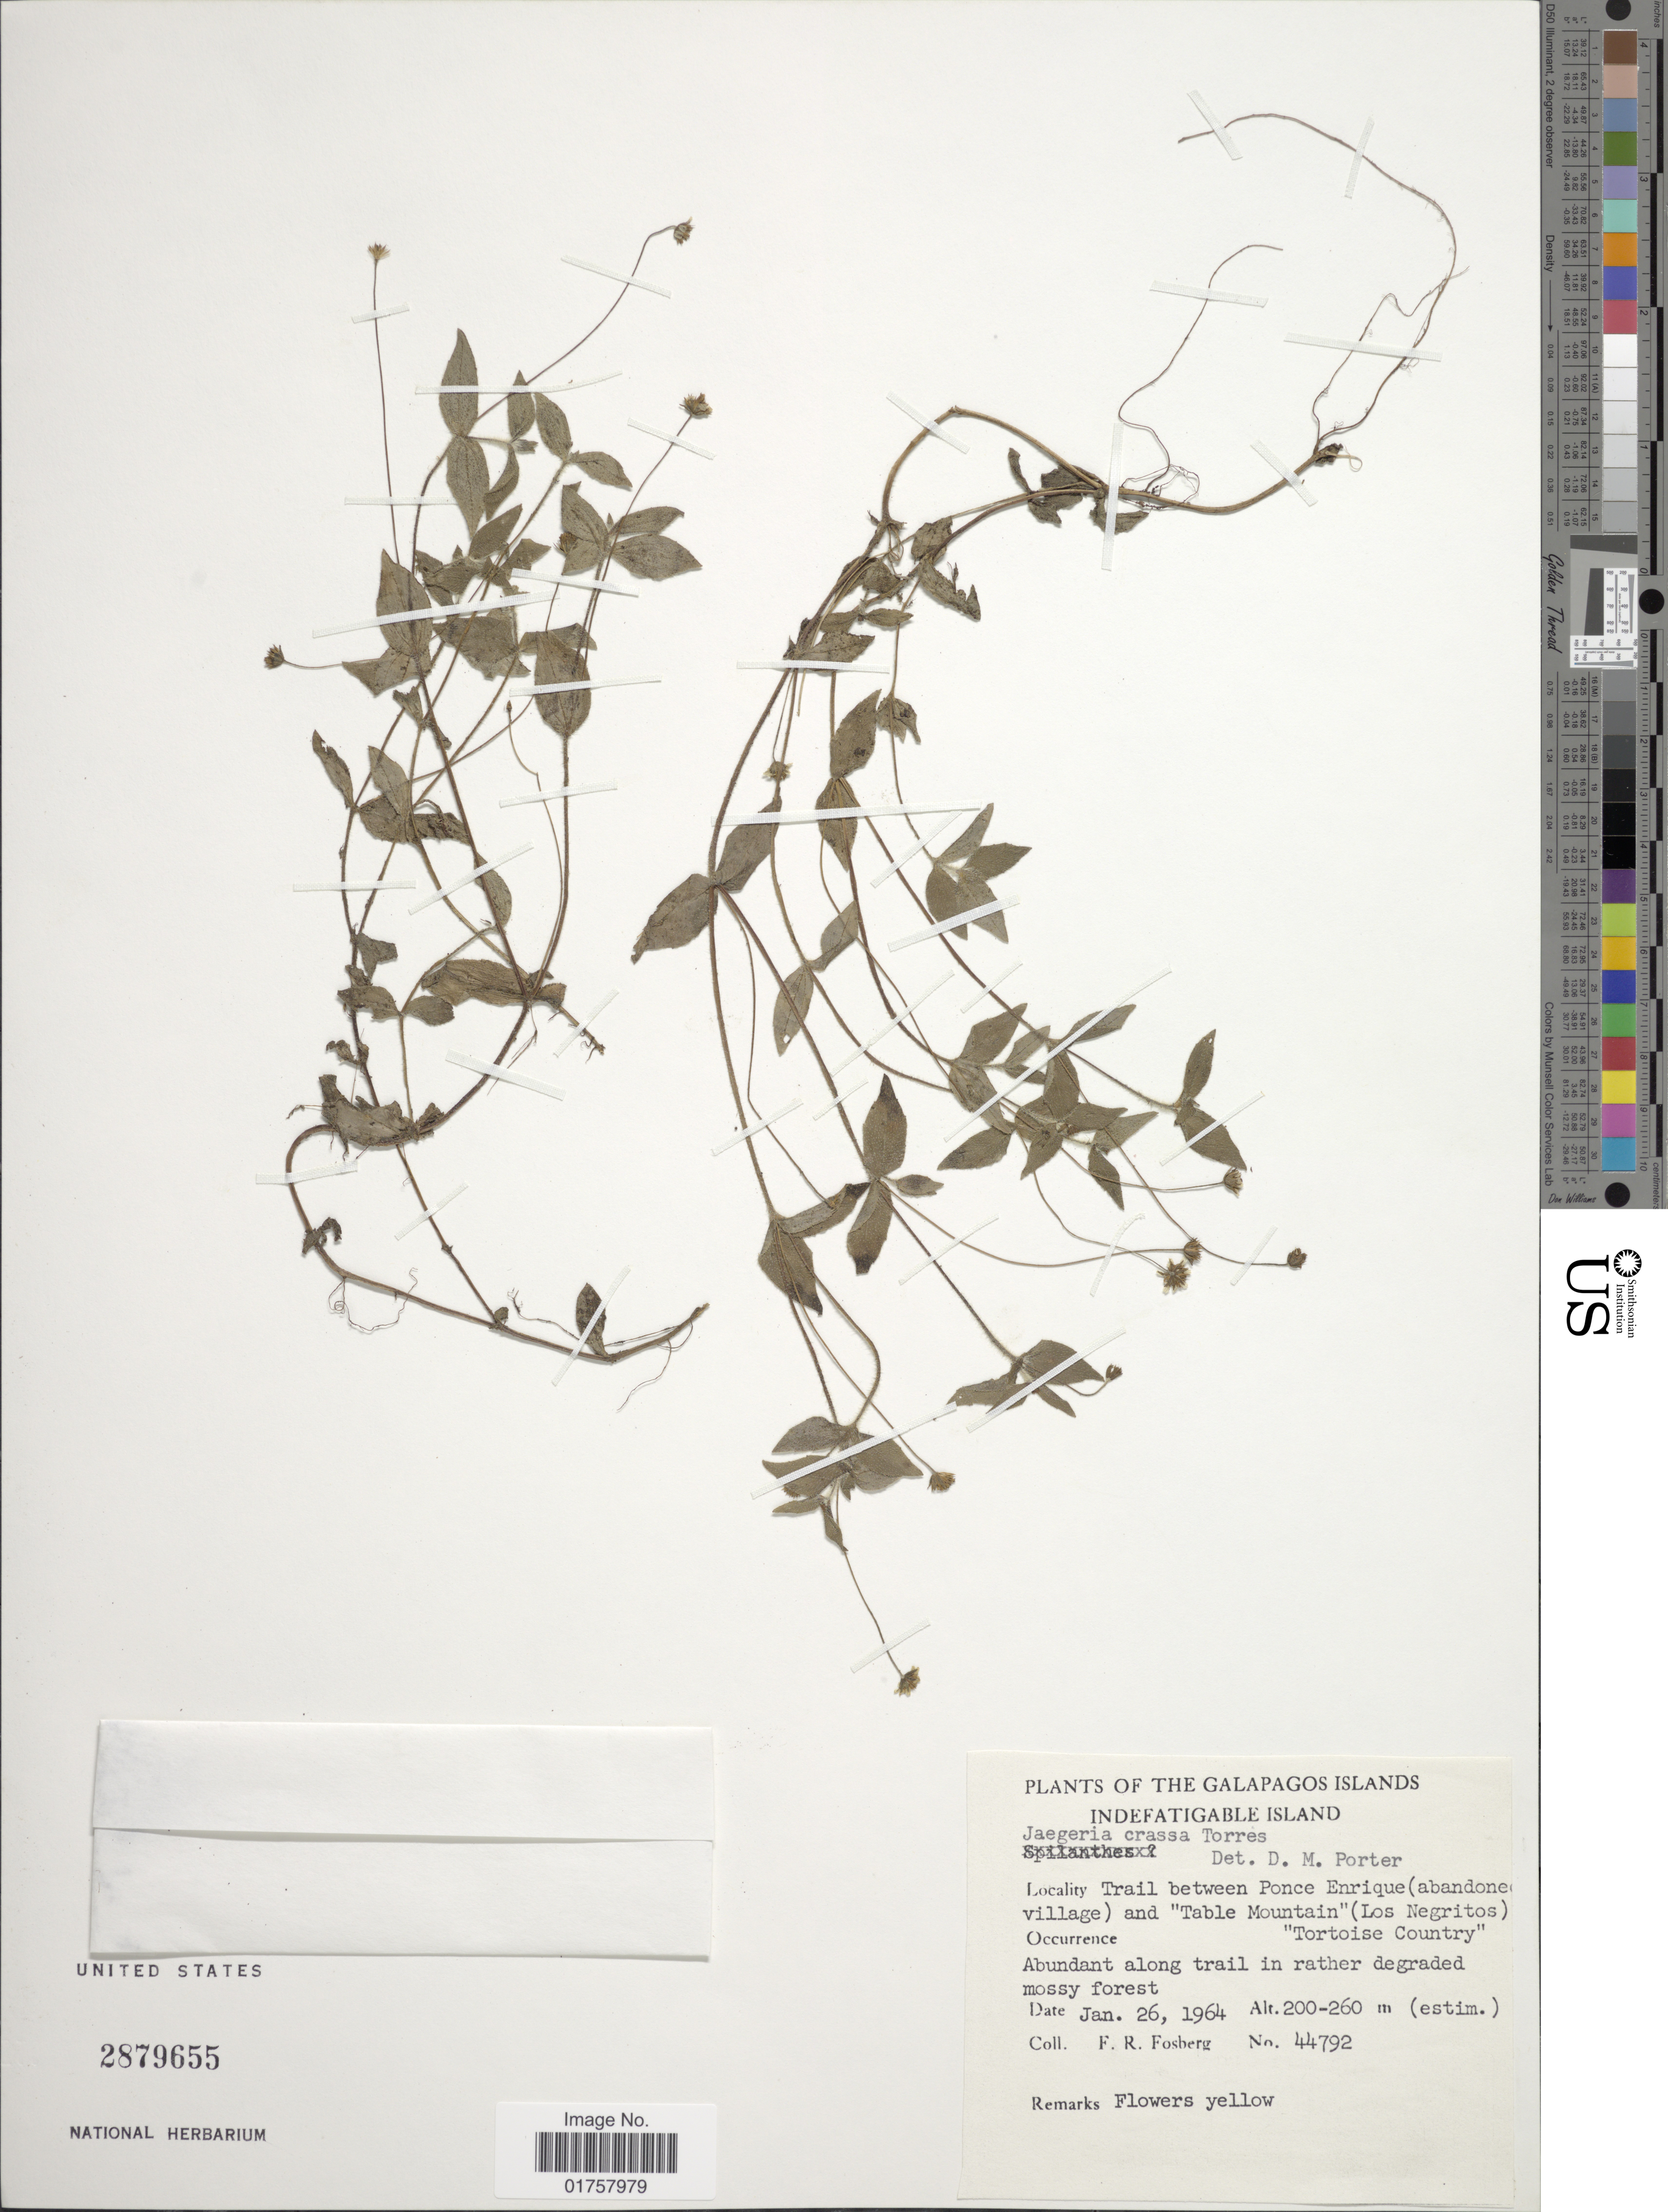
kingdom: Plantae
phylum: Tracheophyta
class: Magnoliopsida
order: Asterales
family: Asteraceae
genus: Jaegeria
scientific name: Jaegeria crassa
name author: A.M. Torres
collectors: F. R. Fosberg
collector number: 44792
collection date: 1964-01-26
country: Ecuador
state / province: Colón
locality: Galapagos Islands, Indefatigable Island, Trail between Ponce Enrique (abandoned village) and "Table Mountain" (Los Negritos) "Tortoise Country"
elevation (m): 200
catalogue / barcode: US 2879655